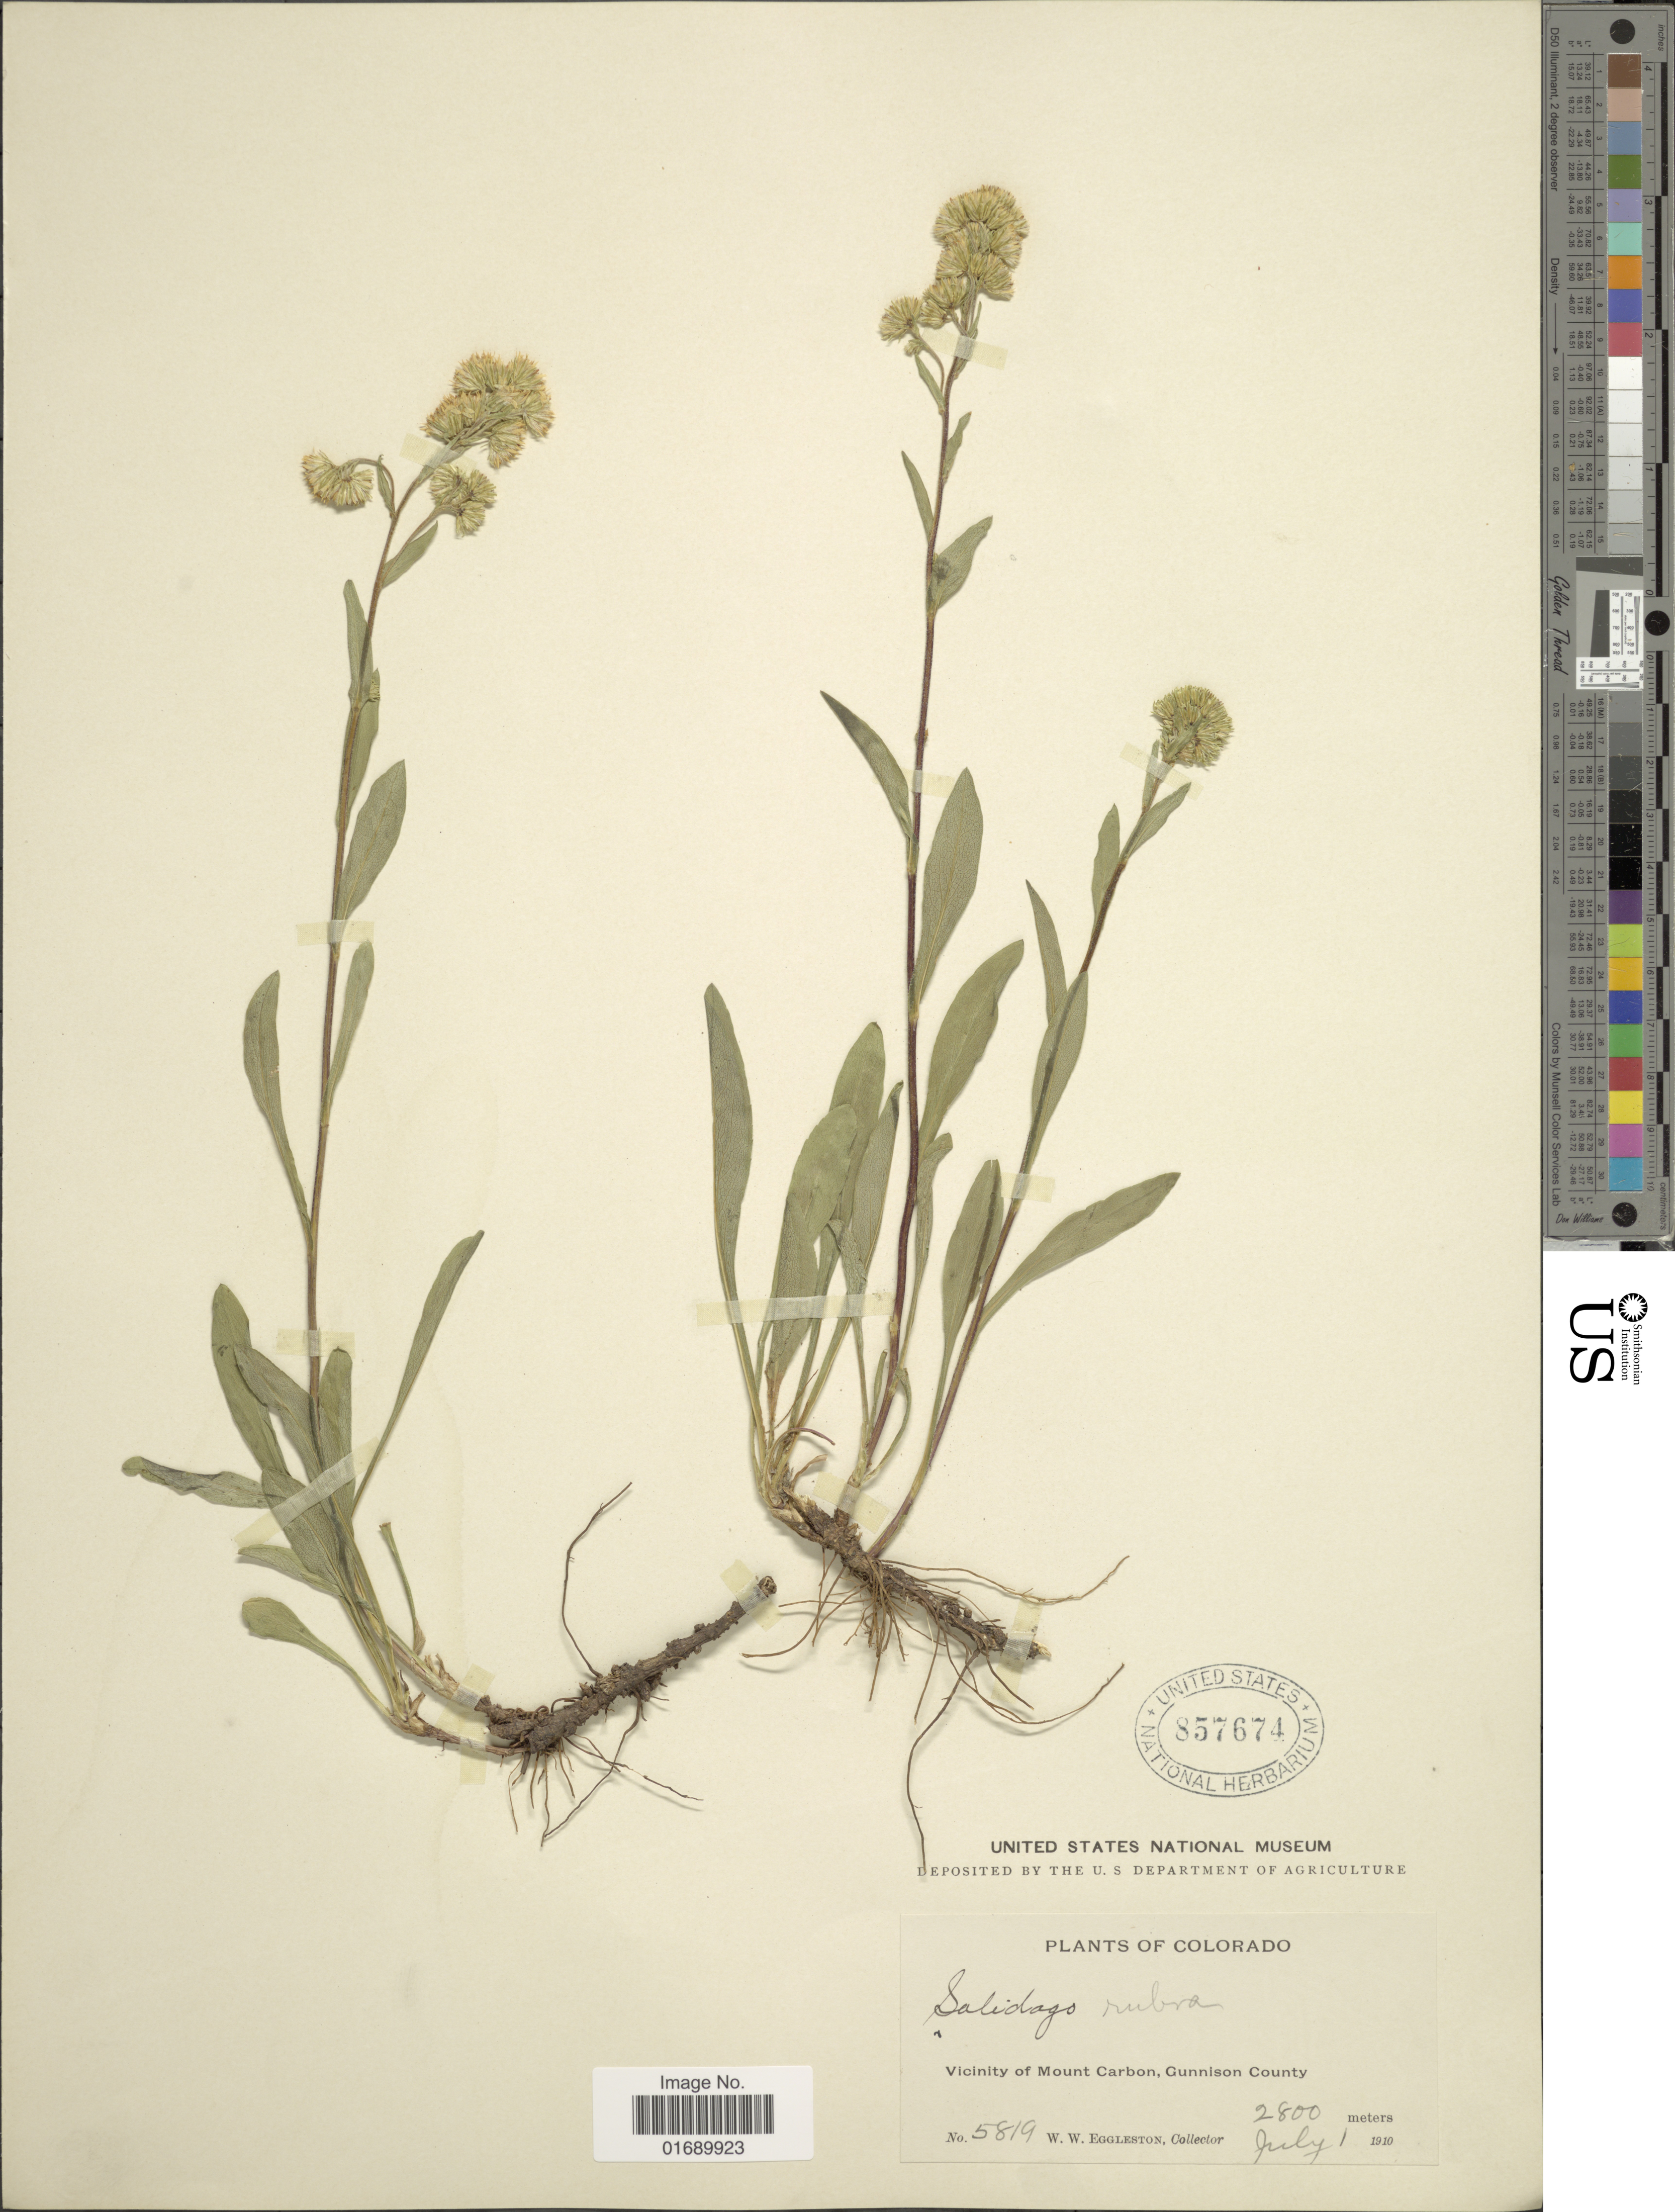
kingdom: Plantae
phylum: Tracheophyta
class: Magnoliopsida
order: Asterales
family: Asteraceae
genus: Solidago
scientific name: Solidago rubra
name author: Rydb.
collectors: W. W. Eggleston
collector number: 5819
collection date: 1910-07-01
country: United States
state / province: Colorado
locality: Vicinity of Mount Carbon, Gunnison County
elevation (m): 2800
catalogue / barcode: US 857674